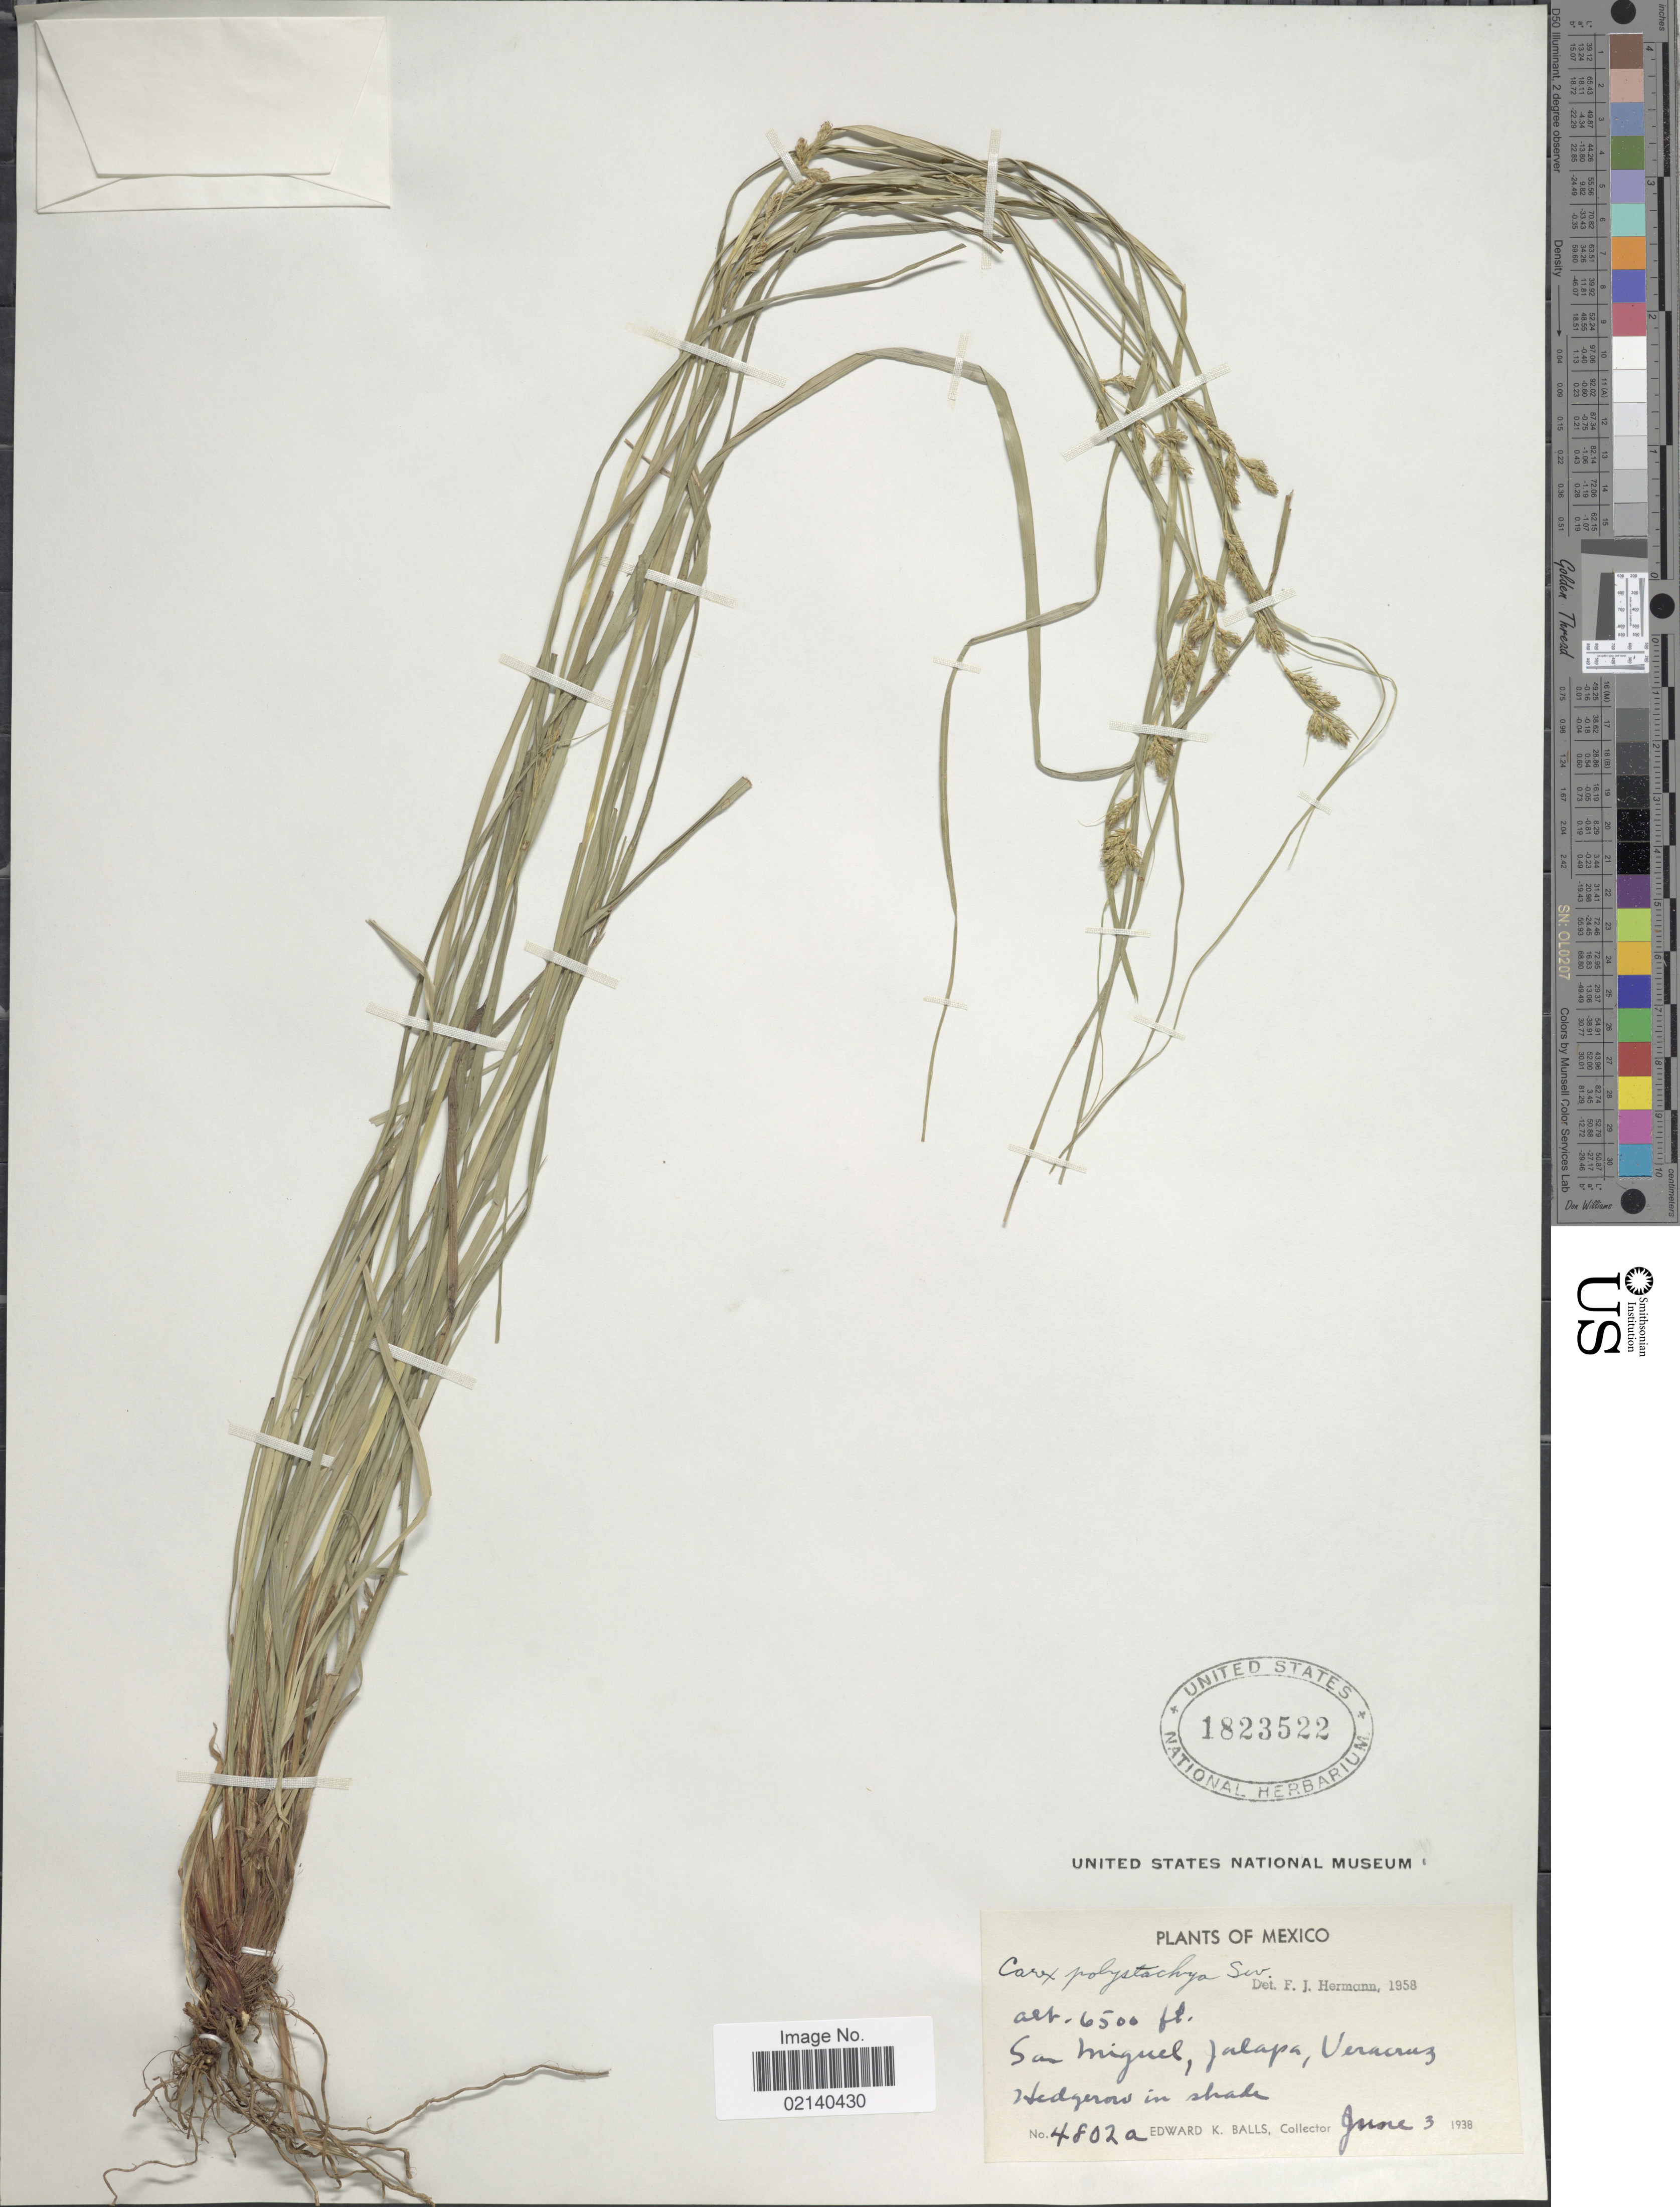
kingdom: Plantae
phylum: Tracheophyta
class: Liliopsida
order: Poales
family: Cyperaceae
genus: Carex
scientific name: Carex polystachya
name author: Sw. ex Wahlenb.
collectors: E. K. Balls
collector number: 4802a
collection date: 1938-06-03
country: Mexico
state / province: Veracruz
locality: San Miguel, Jalapa, Veracruz, Hedgerow in shade.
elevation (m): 1981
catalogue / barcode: US 1823522